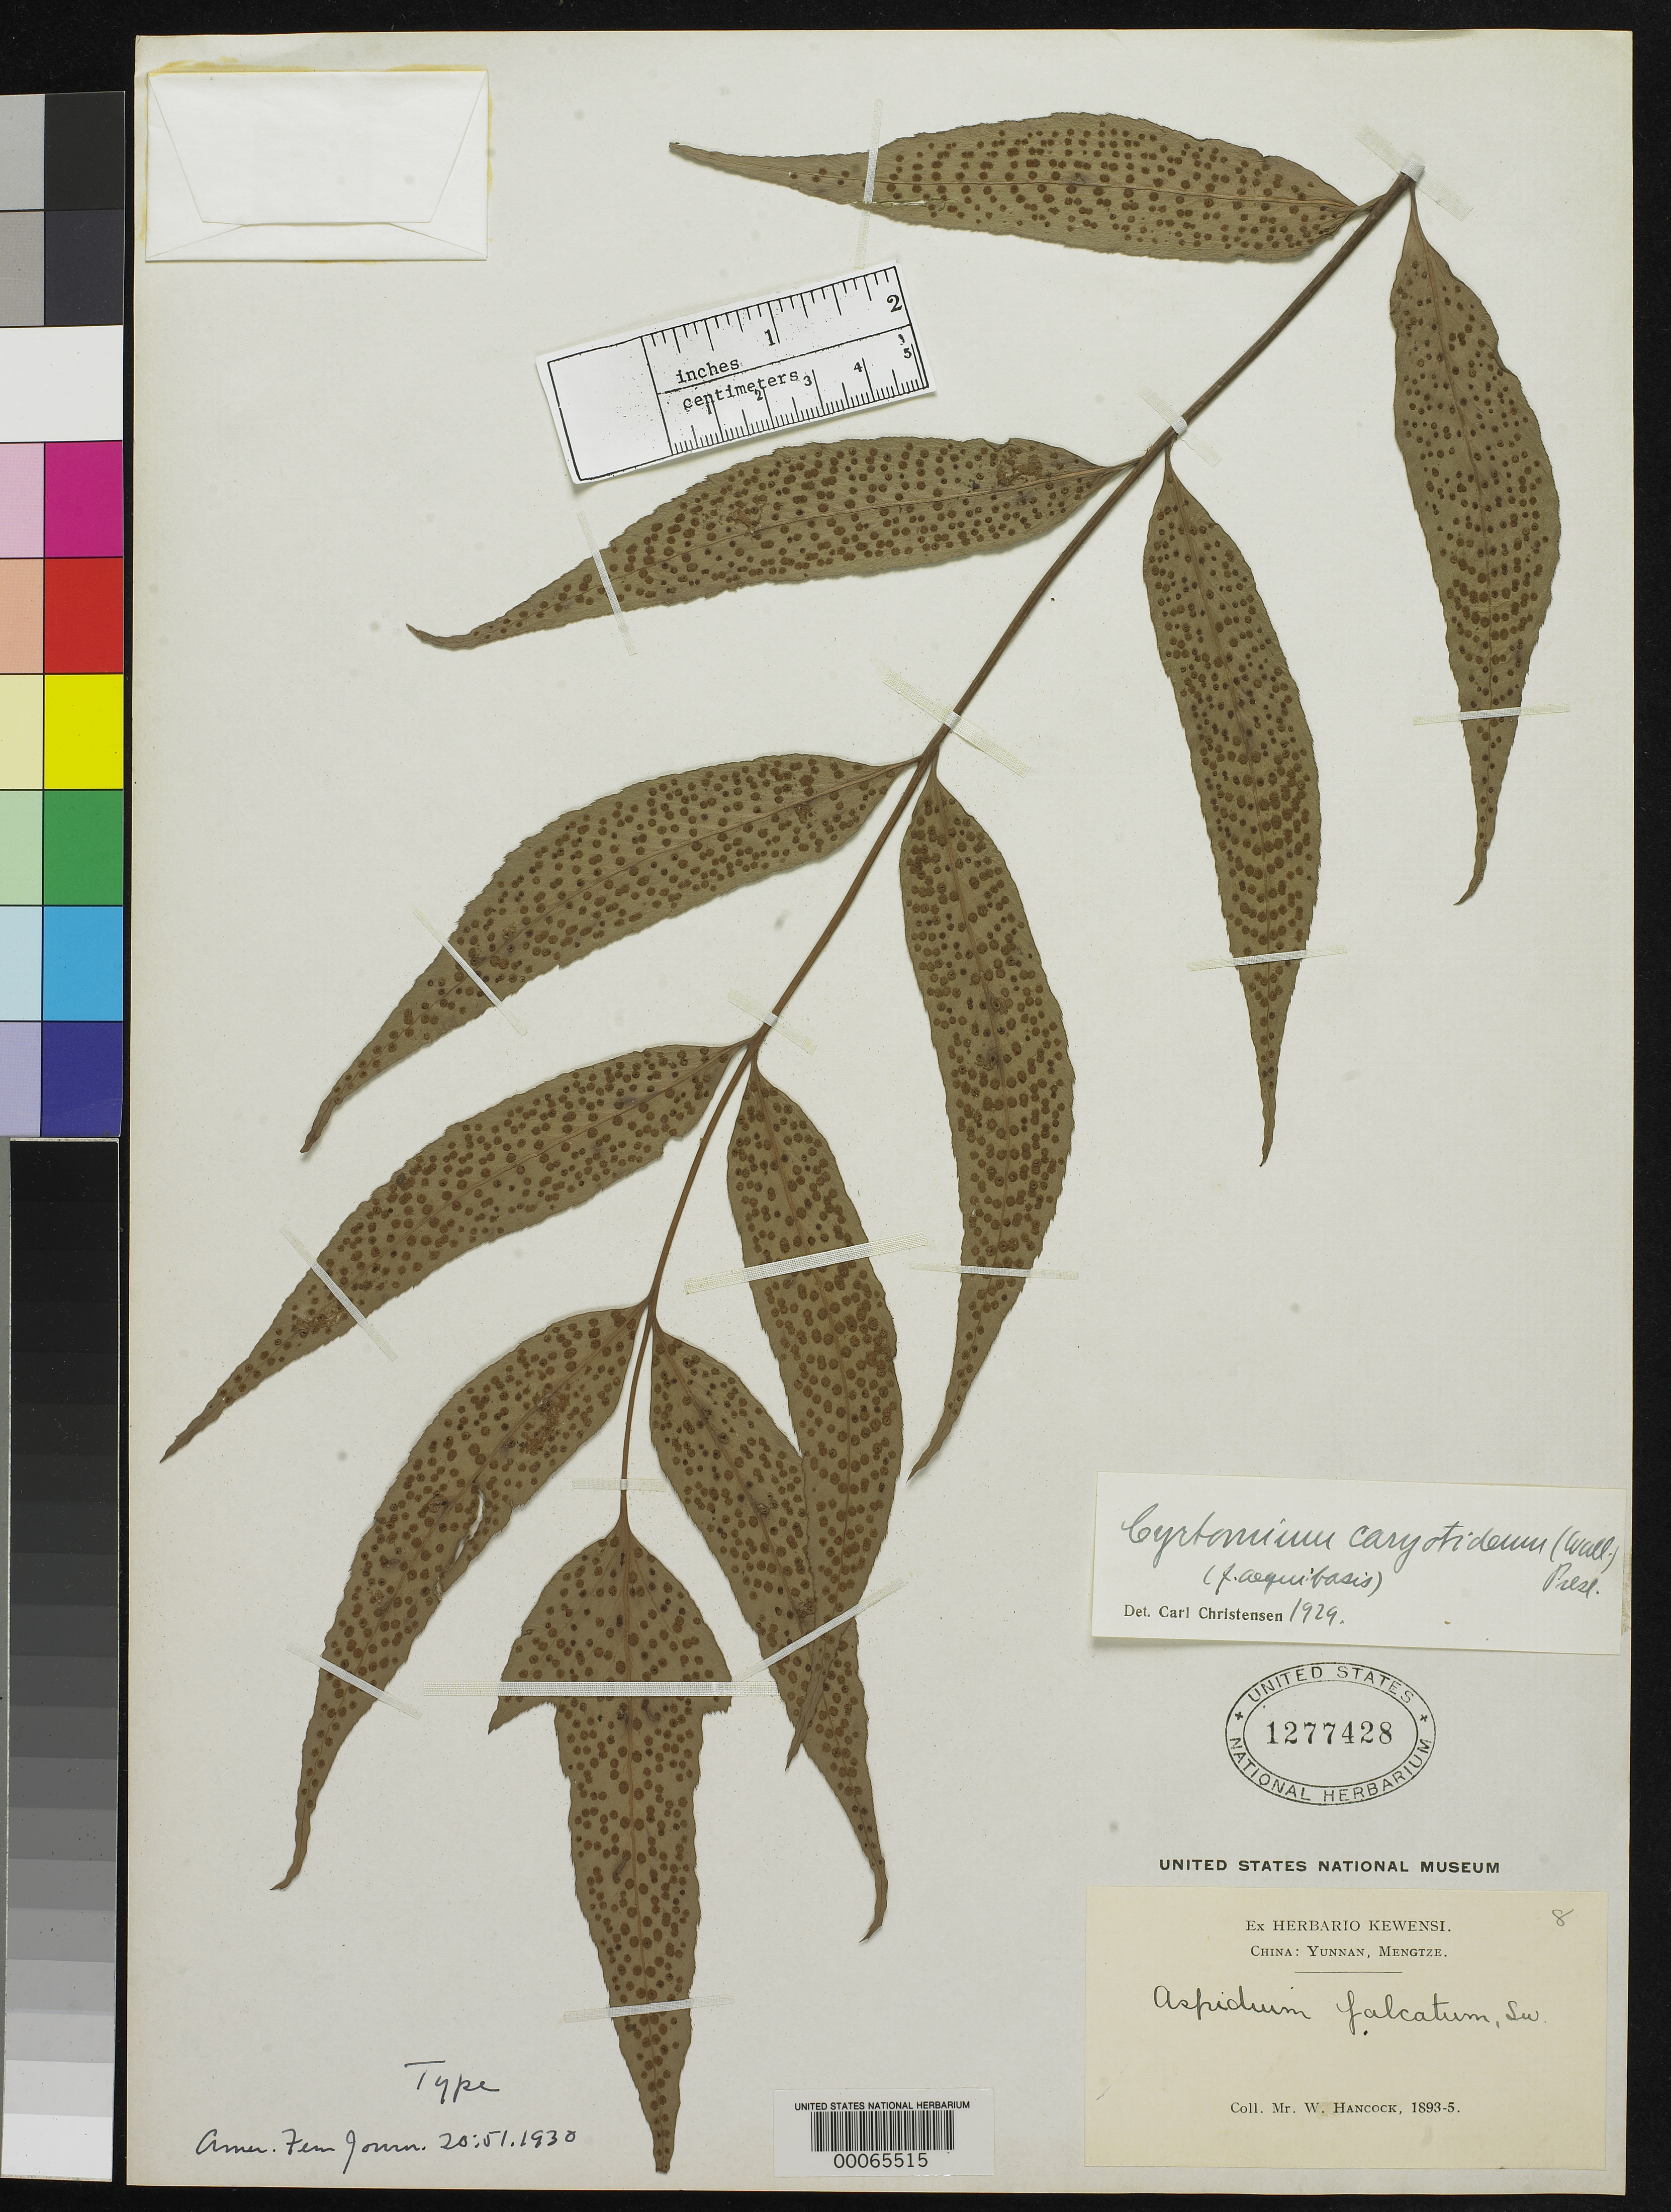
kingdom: Plantae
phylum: Tracheophyta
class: Polypodiopsida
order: Polypodiales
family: Dryopteridaceae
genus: Cyrtomium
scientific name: Cyrtomium caryotideum f. aequibasis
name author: C. Chr.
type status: Holotype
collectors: W. Hancock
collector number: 8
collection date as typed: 1893 to -- --- 1895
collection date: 1893/1895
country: China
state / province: Yunnan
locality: Mengtze.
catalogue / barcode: US 1277428